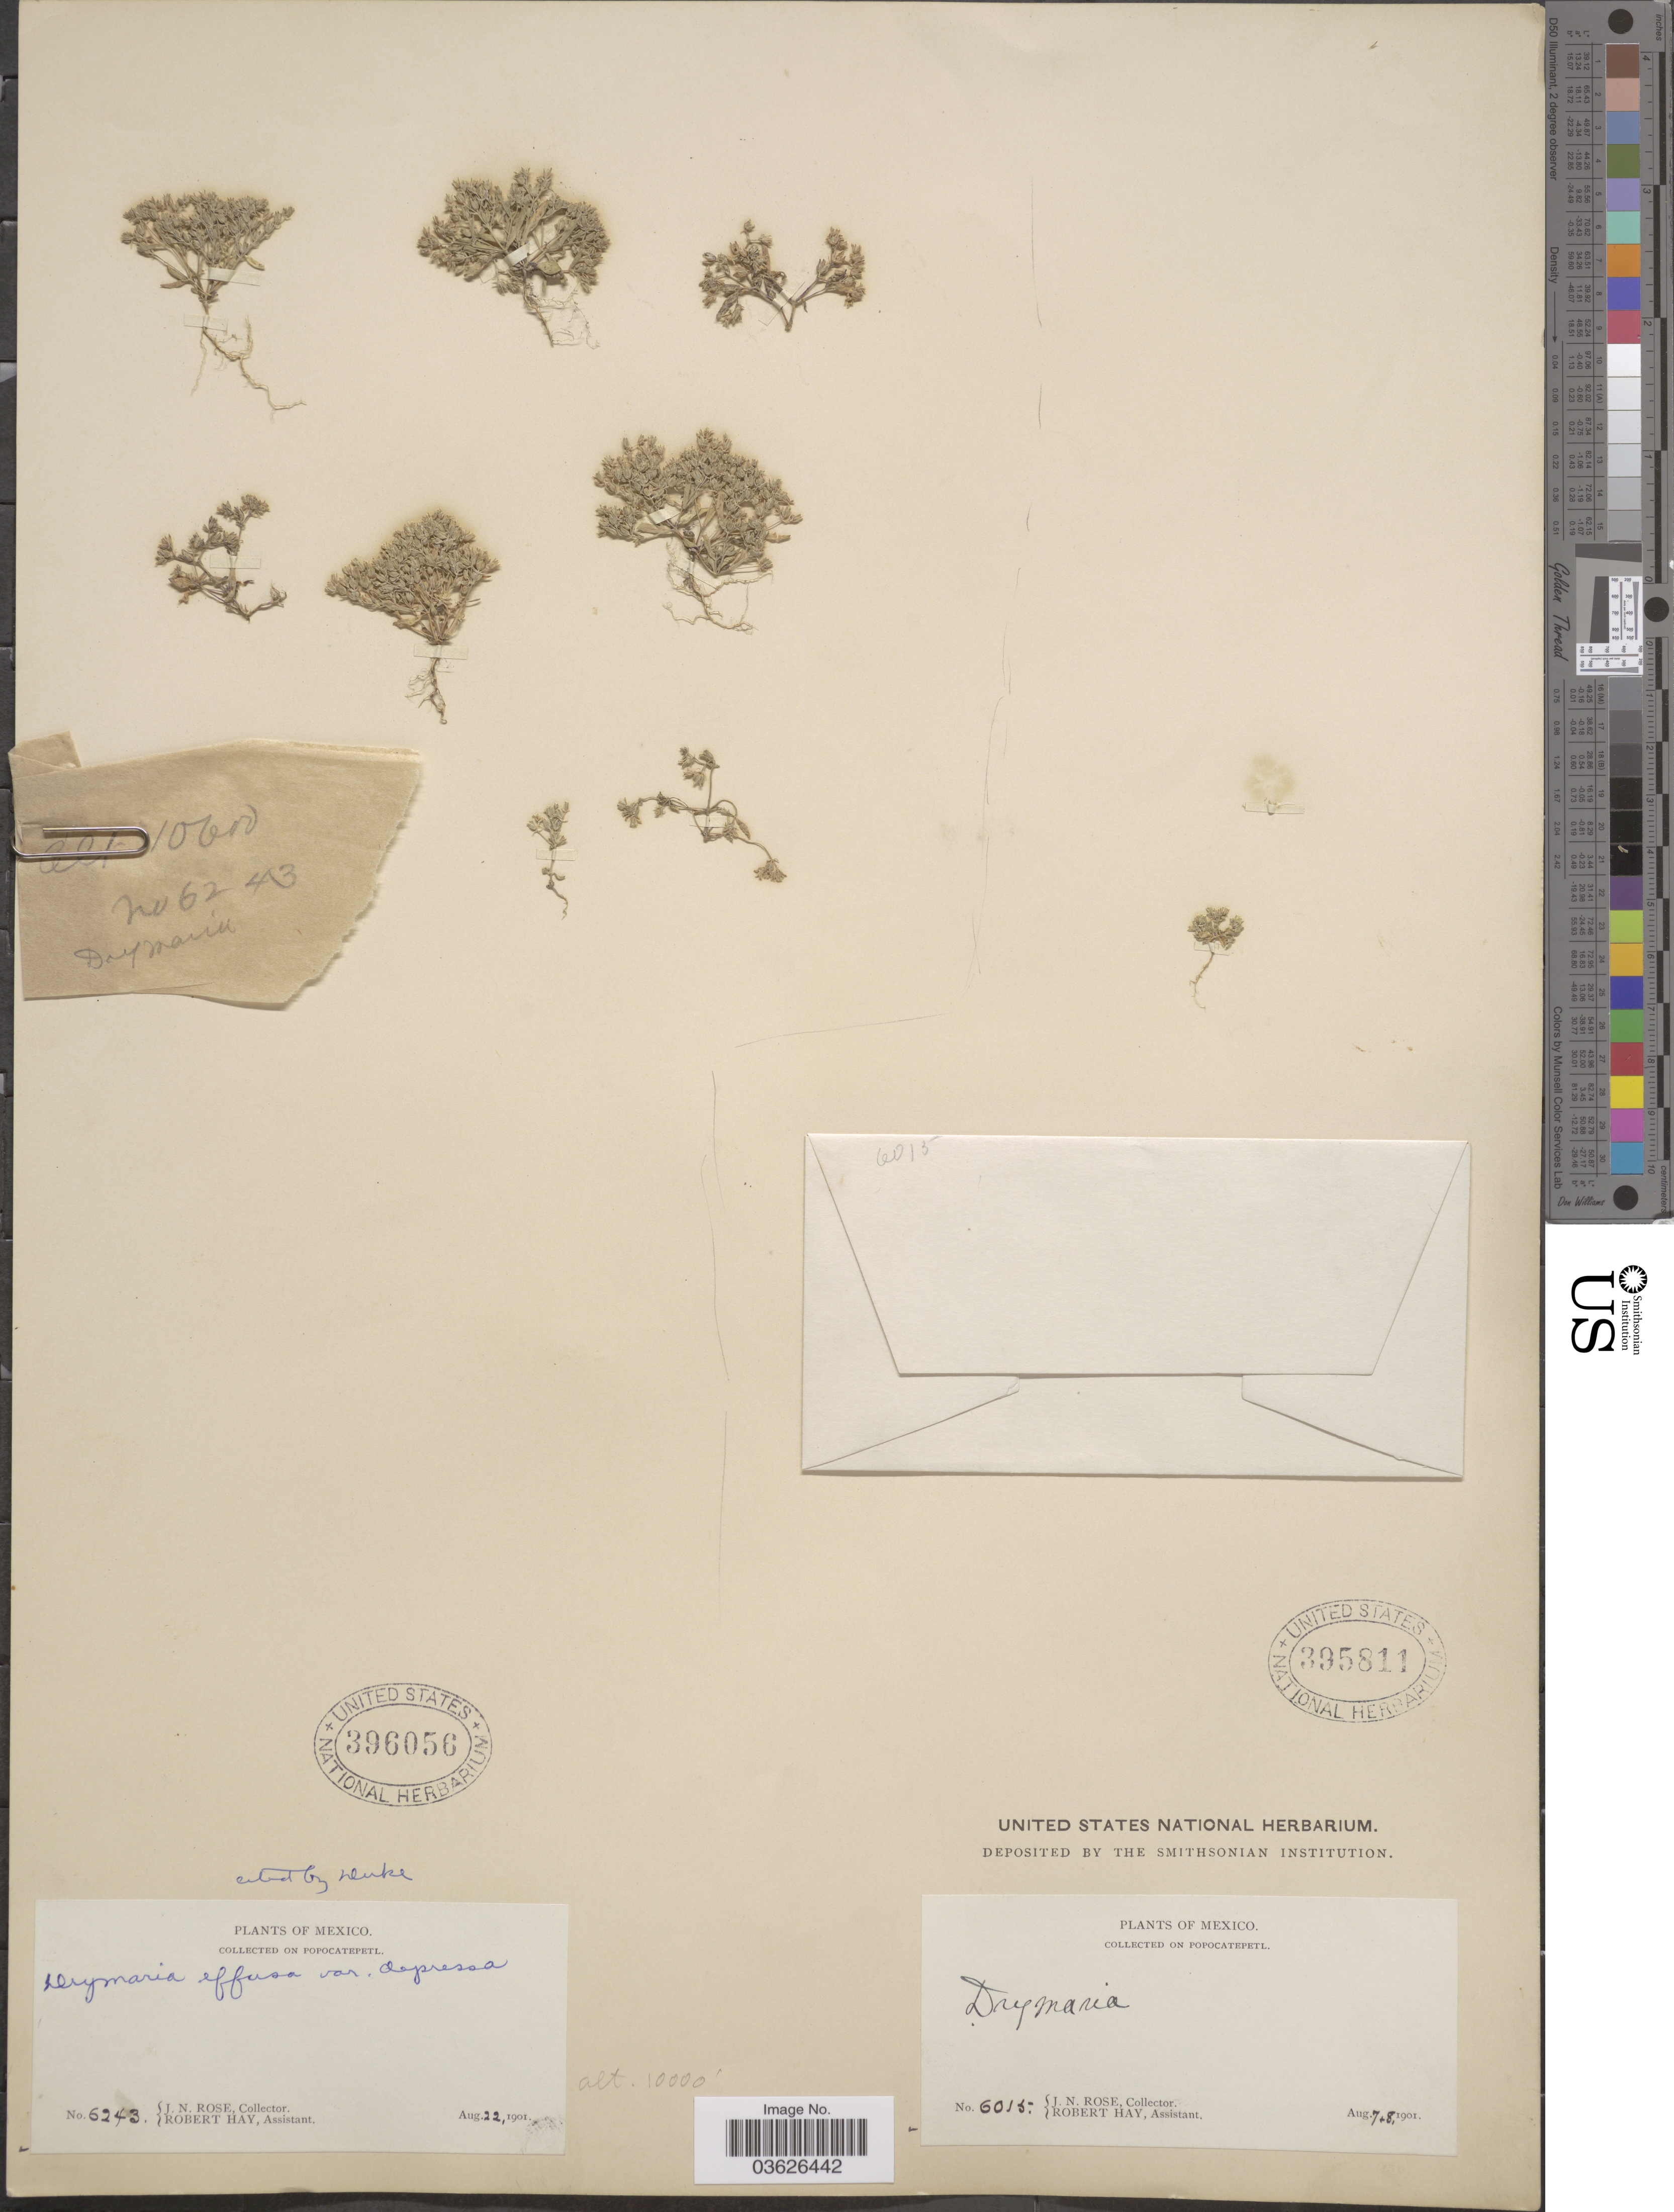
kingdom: Plantae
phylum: Tracheophyta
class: Magnoliopsida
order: Caryophyllales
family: Caryophyllaceae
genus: Drymaria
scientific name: Drymaria effusa var. depressa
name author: (Greene) J.A. Duke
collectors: J. N. Rose & R. H. Hay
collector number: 6015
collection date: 1901-08-07/1901-08-08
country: Mexico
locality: On Popocatepetl.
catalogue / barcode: US 395811